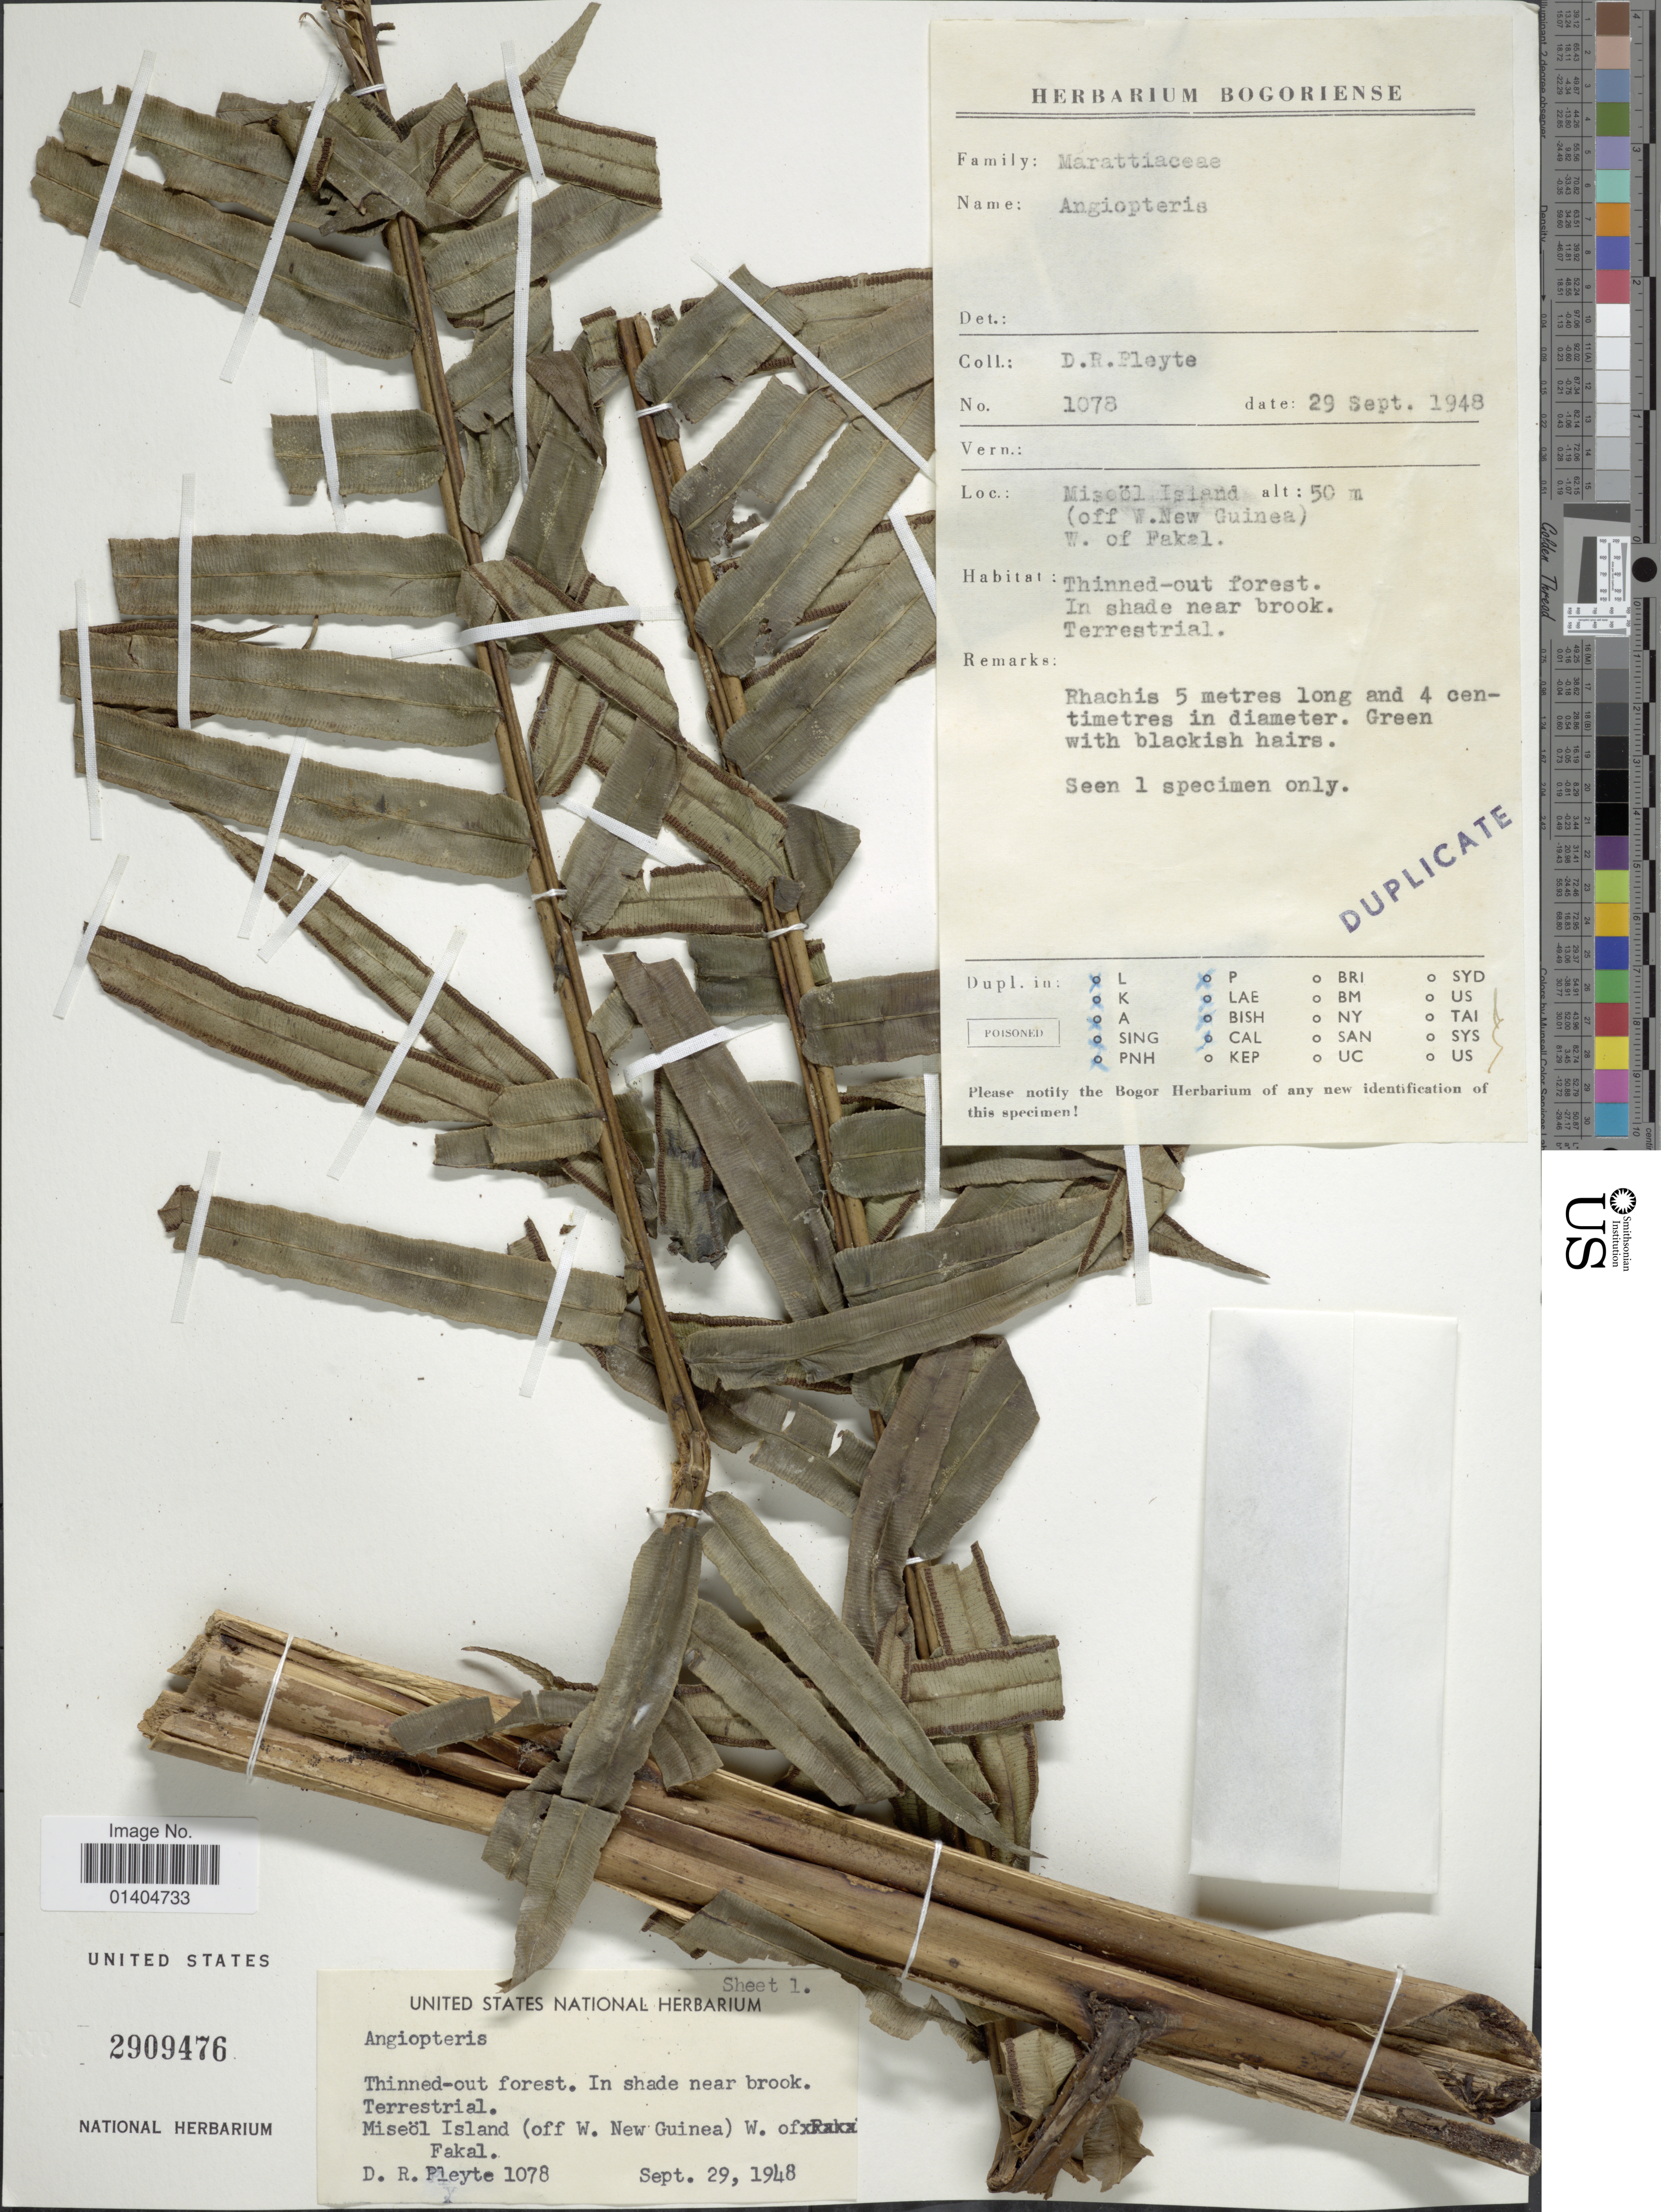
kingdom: Plantae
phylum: Tracheophyta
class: Polypodiopsida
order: Marattiales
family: Marattiaceae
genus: Angiopteris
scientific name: Angiopteris sp.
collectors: D. Pleyte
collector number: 1078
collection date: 1948-09-29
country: Indonesia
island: New Guinea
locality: Thinned out forest. In shade near brook, Terrestrial. Miseöl Island (off W. New Guinea) W. of Fakal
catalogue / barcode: US 2909476